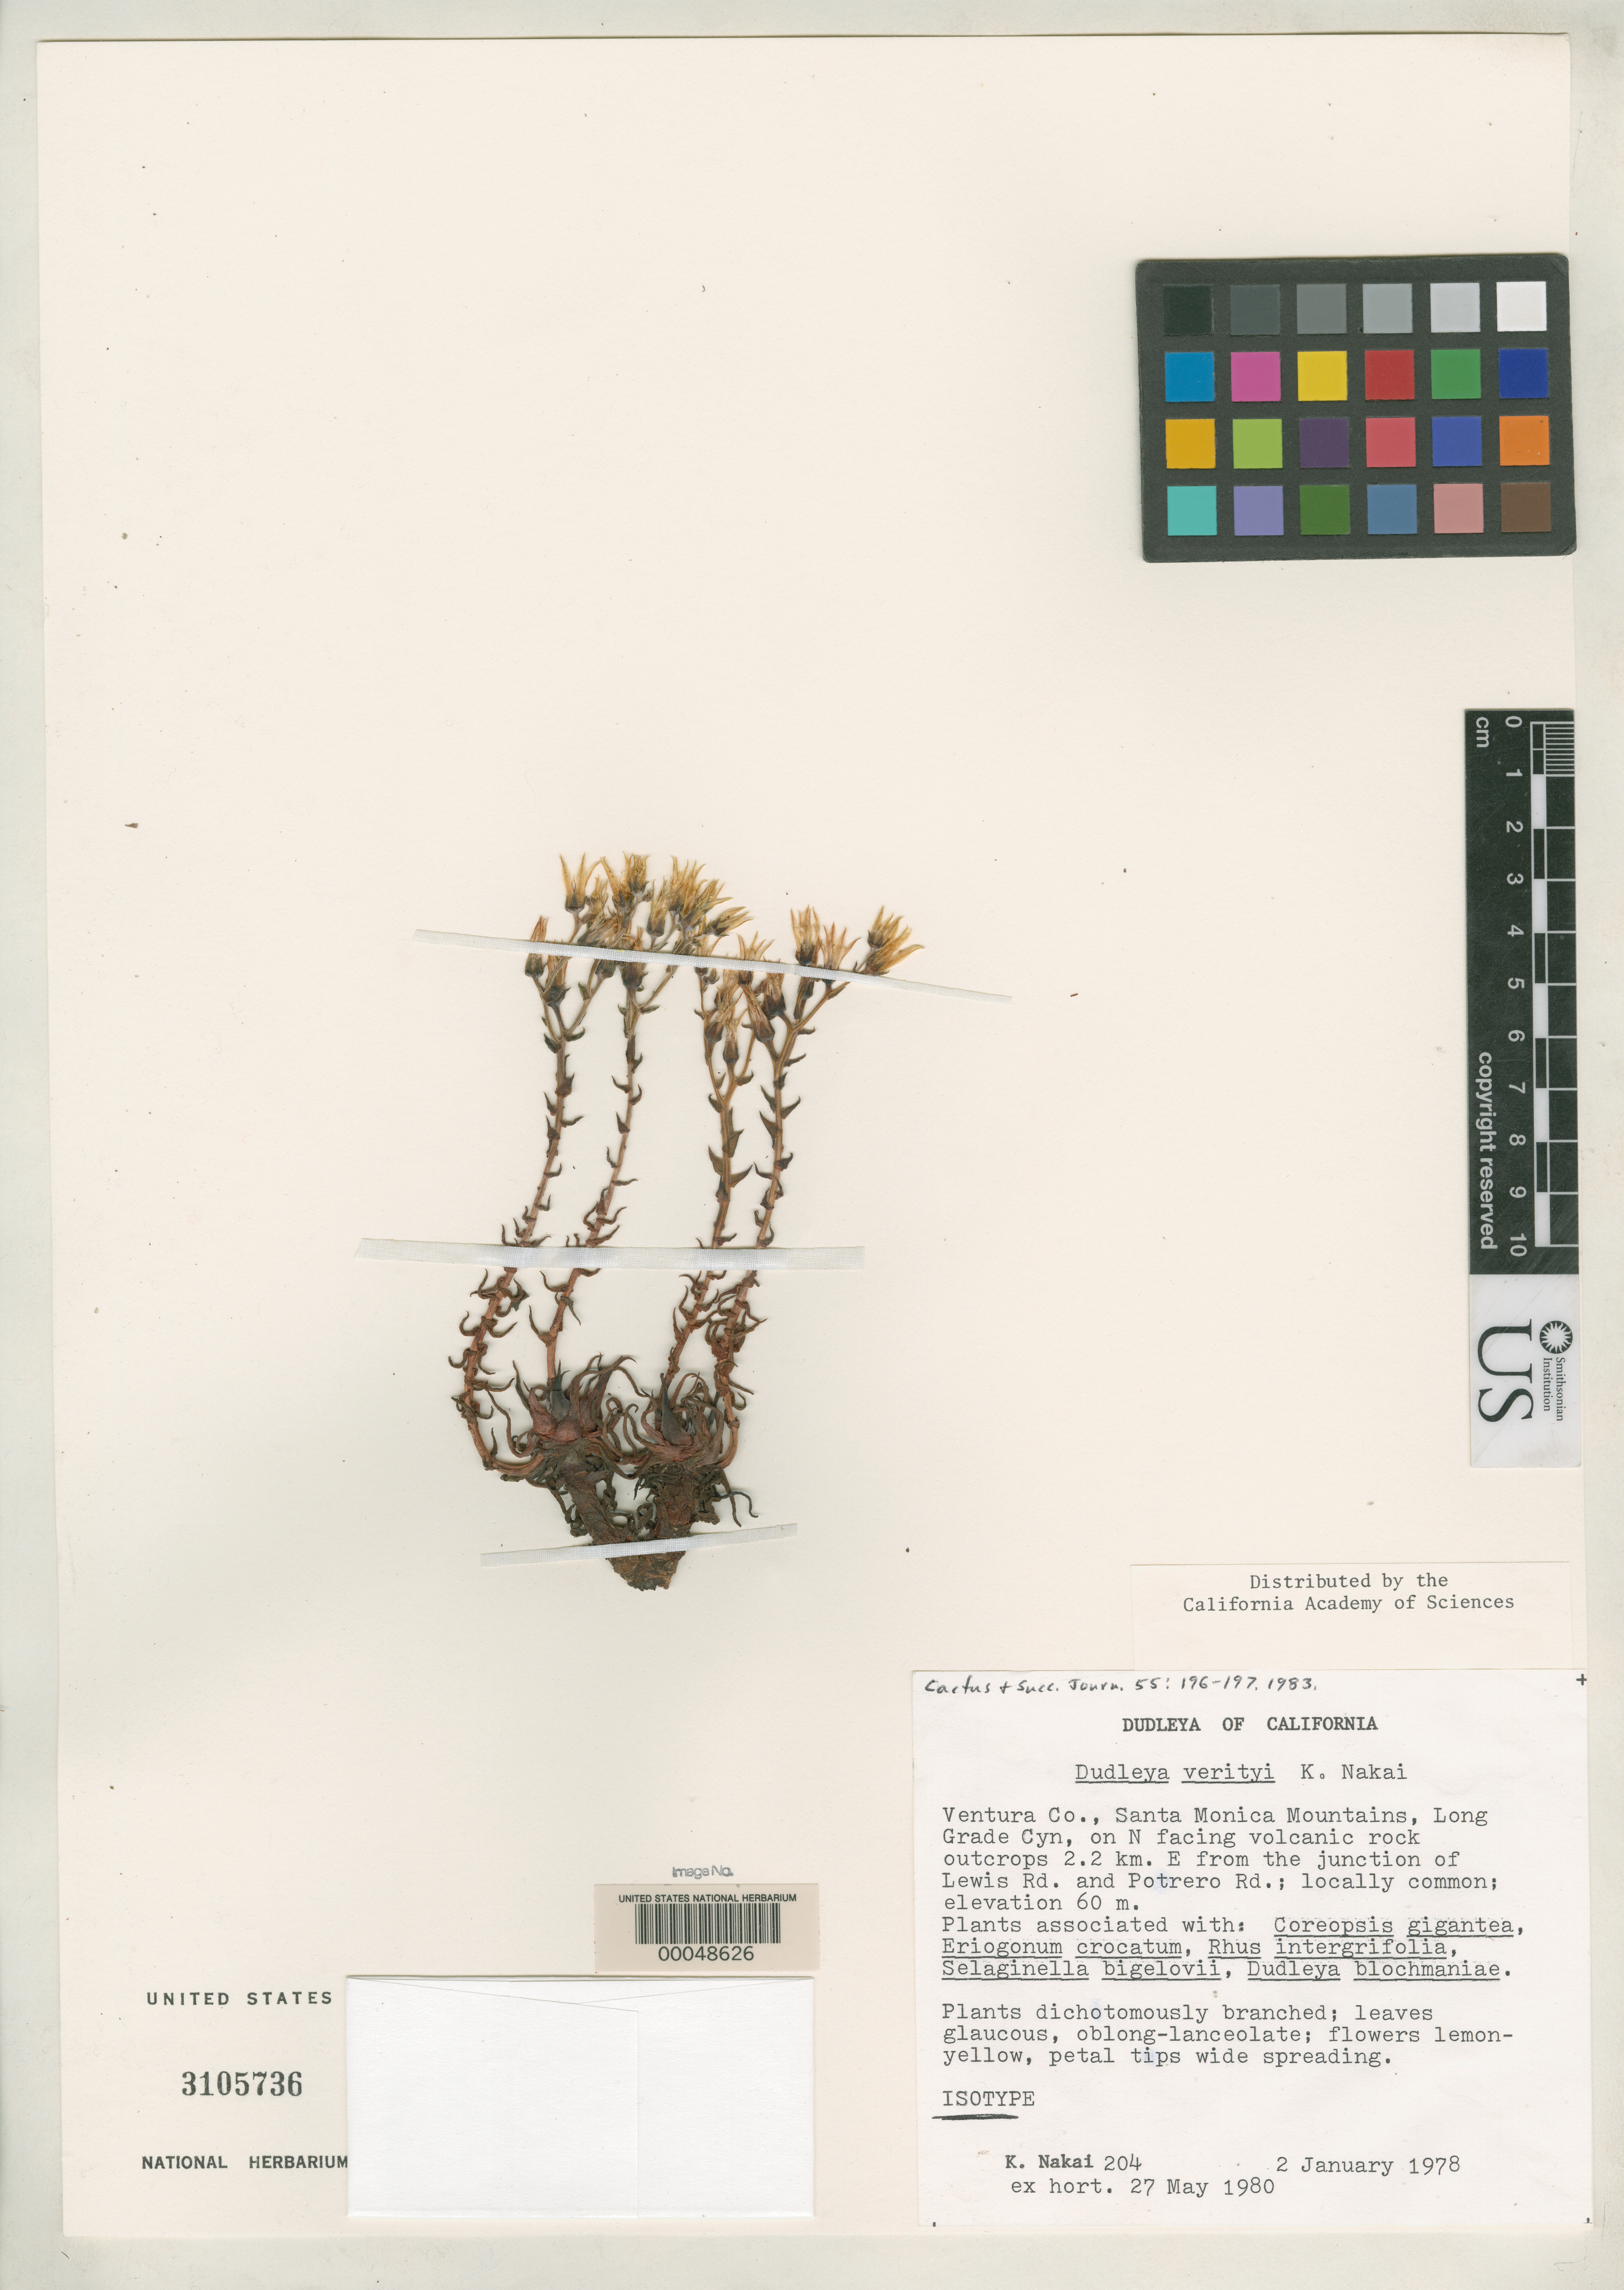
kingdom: Plantae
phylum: Tracheophyta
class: Magnoliopsida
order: Saxifragales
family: Crassulaceae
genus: Dudleya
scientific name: Dudleya verityi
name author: K.M. Nakai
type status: Isotype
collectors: K. M. Nakai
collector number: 204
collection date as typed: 02 Jan 1978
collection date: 1978-01-02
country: United States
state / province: California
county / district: Ventura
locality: Santa Monica Mts., Long Grade Canyon, 2.2 km E of junct. of Lewis Rd. and Potrero Rd.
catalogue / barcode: US 3105736